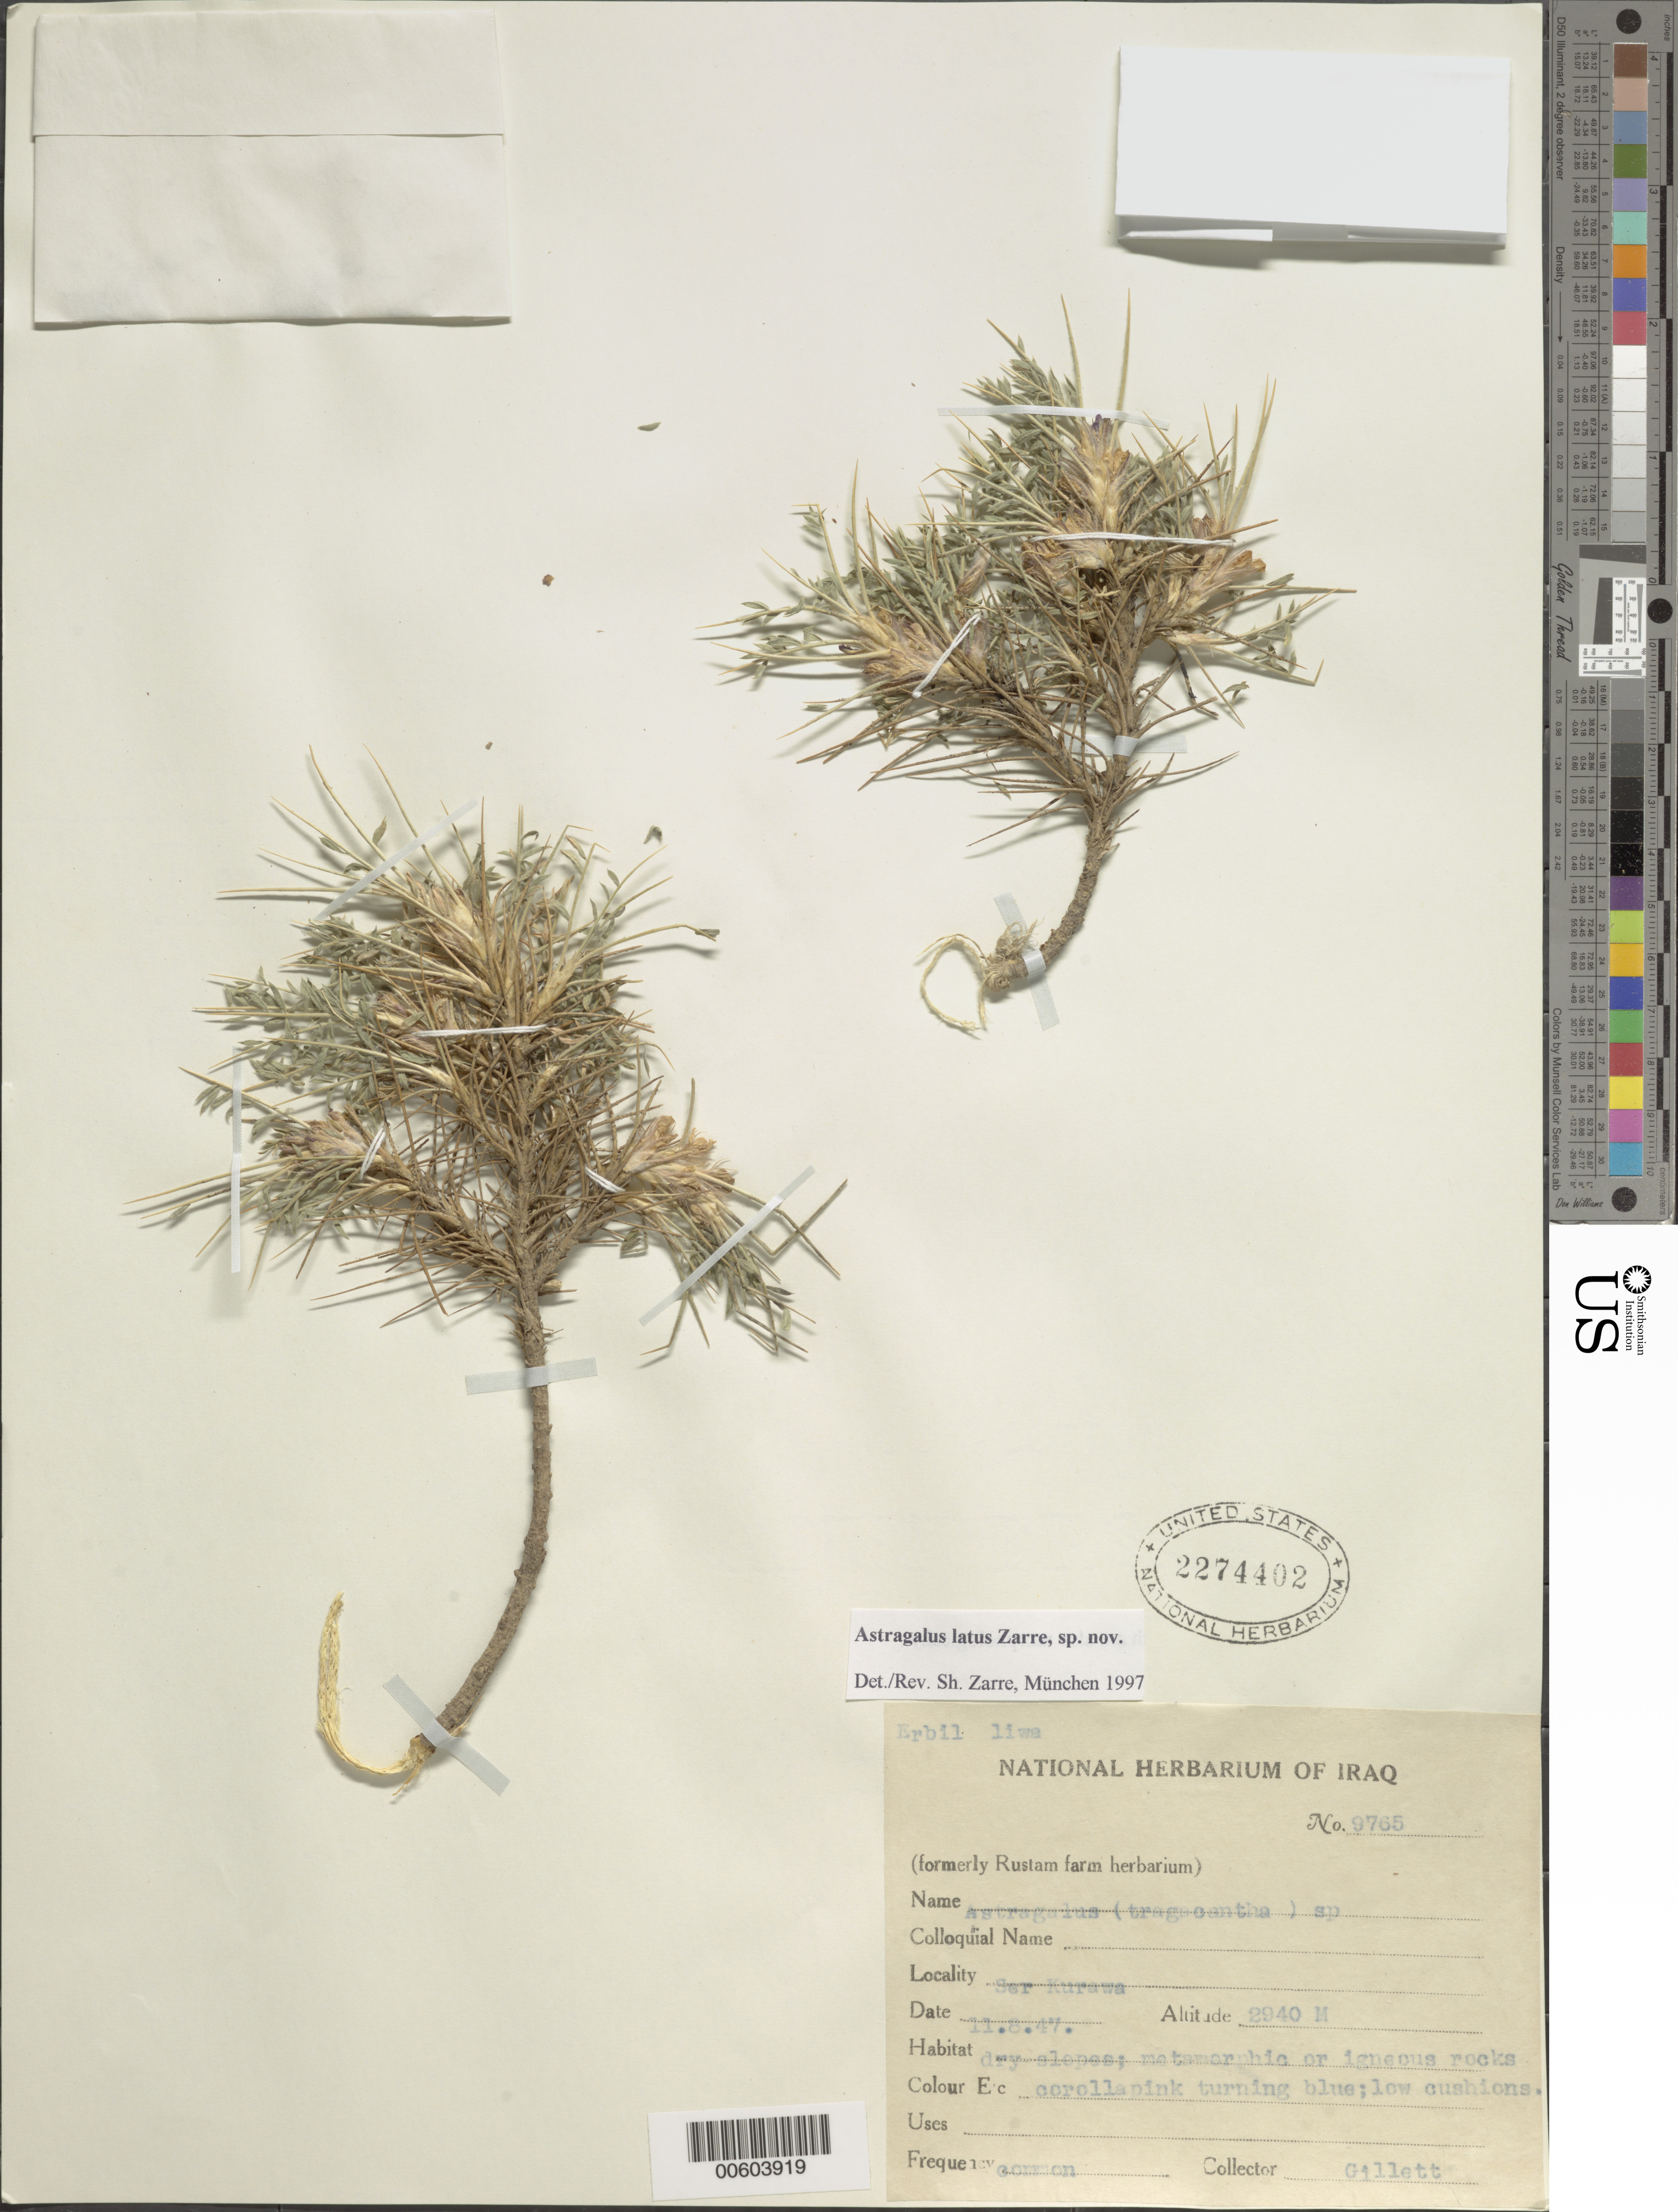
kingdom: Plantae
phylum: Tracheophyta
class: Magnoliopsida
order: Fabales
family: Fabaceae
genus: Astragalus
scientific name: Astragalus latus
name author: Zarre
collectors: J. B. Gillett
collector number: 9765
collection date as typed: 11 Aug 1947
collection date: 1947-08-11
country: Iraq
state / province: As Sulaymaniyah (?)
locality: Ser Kurawa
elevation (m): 2940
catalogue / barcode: US 2274402